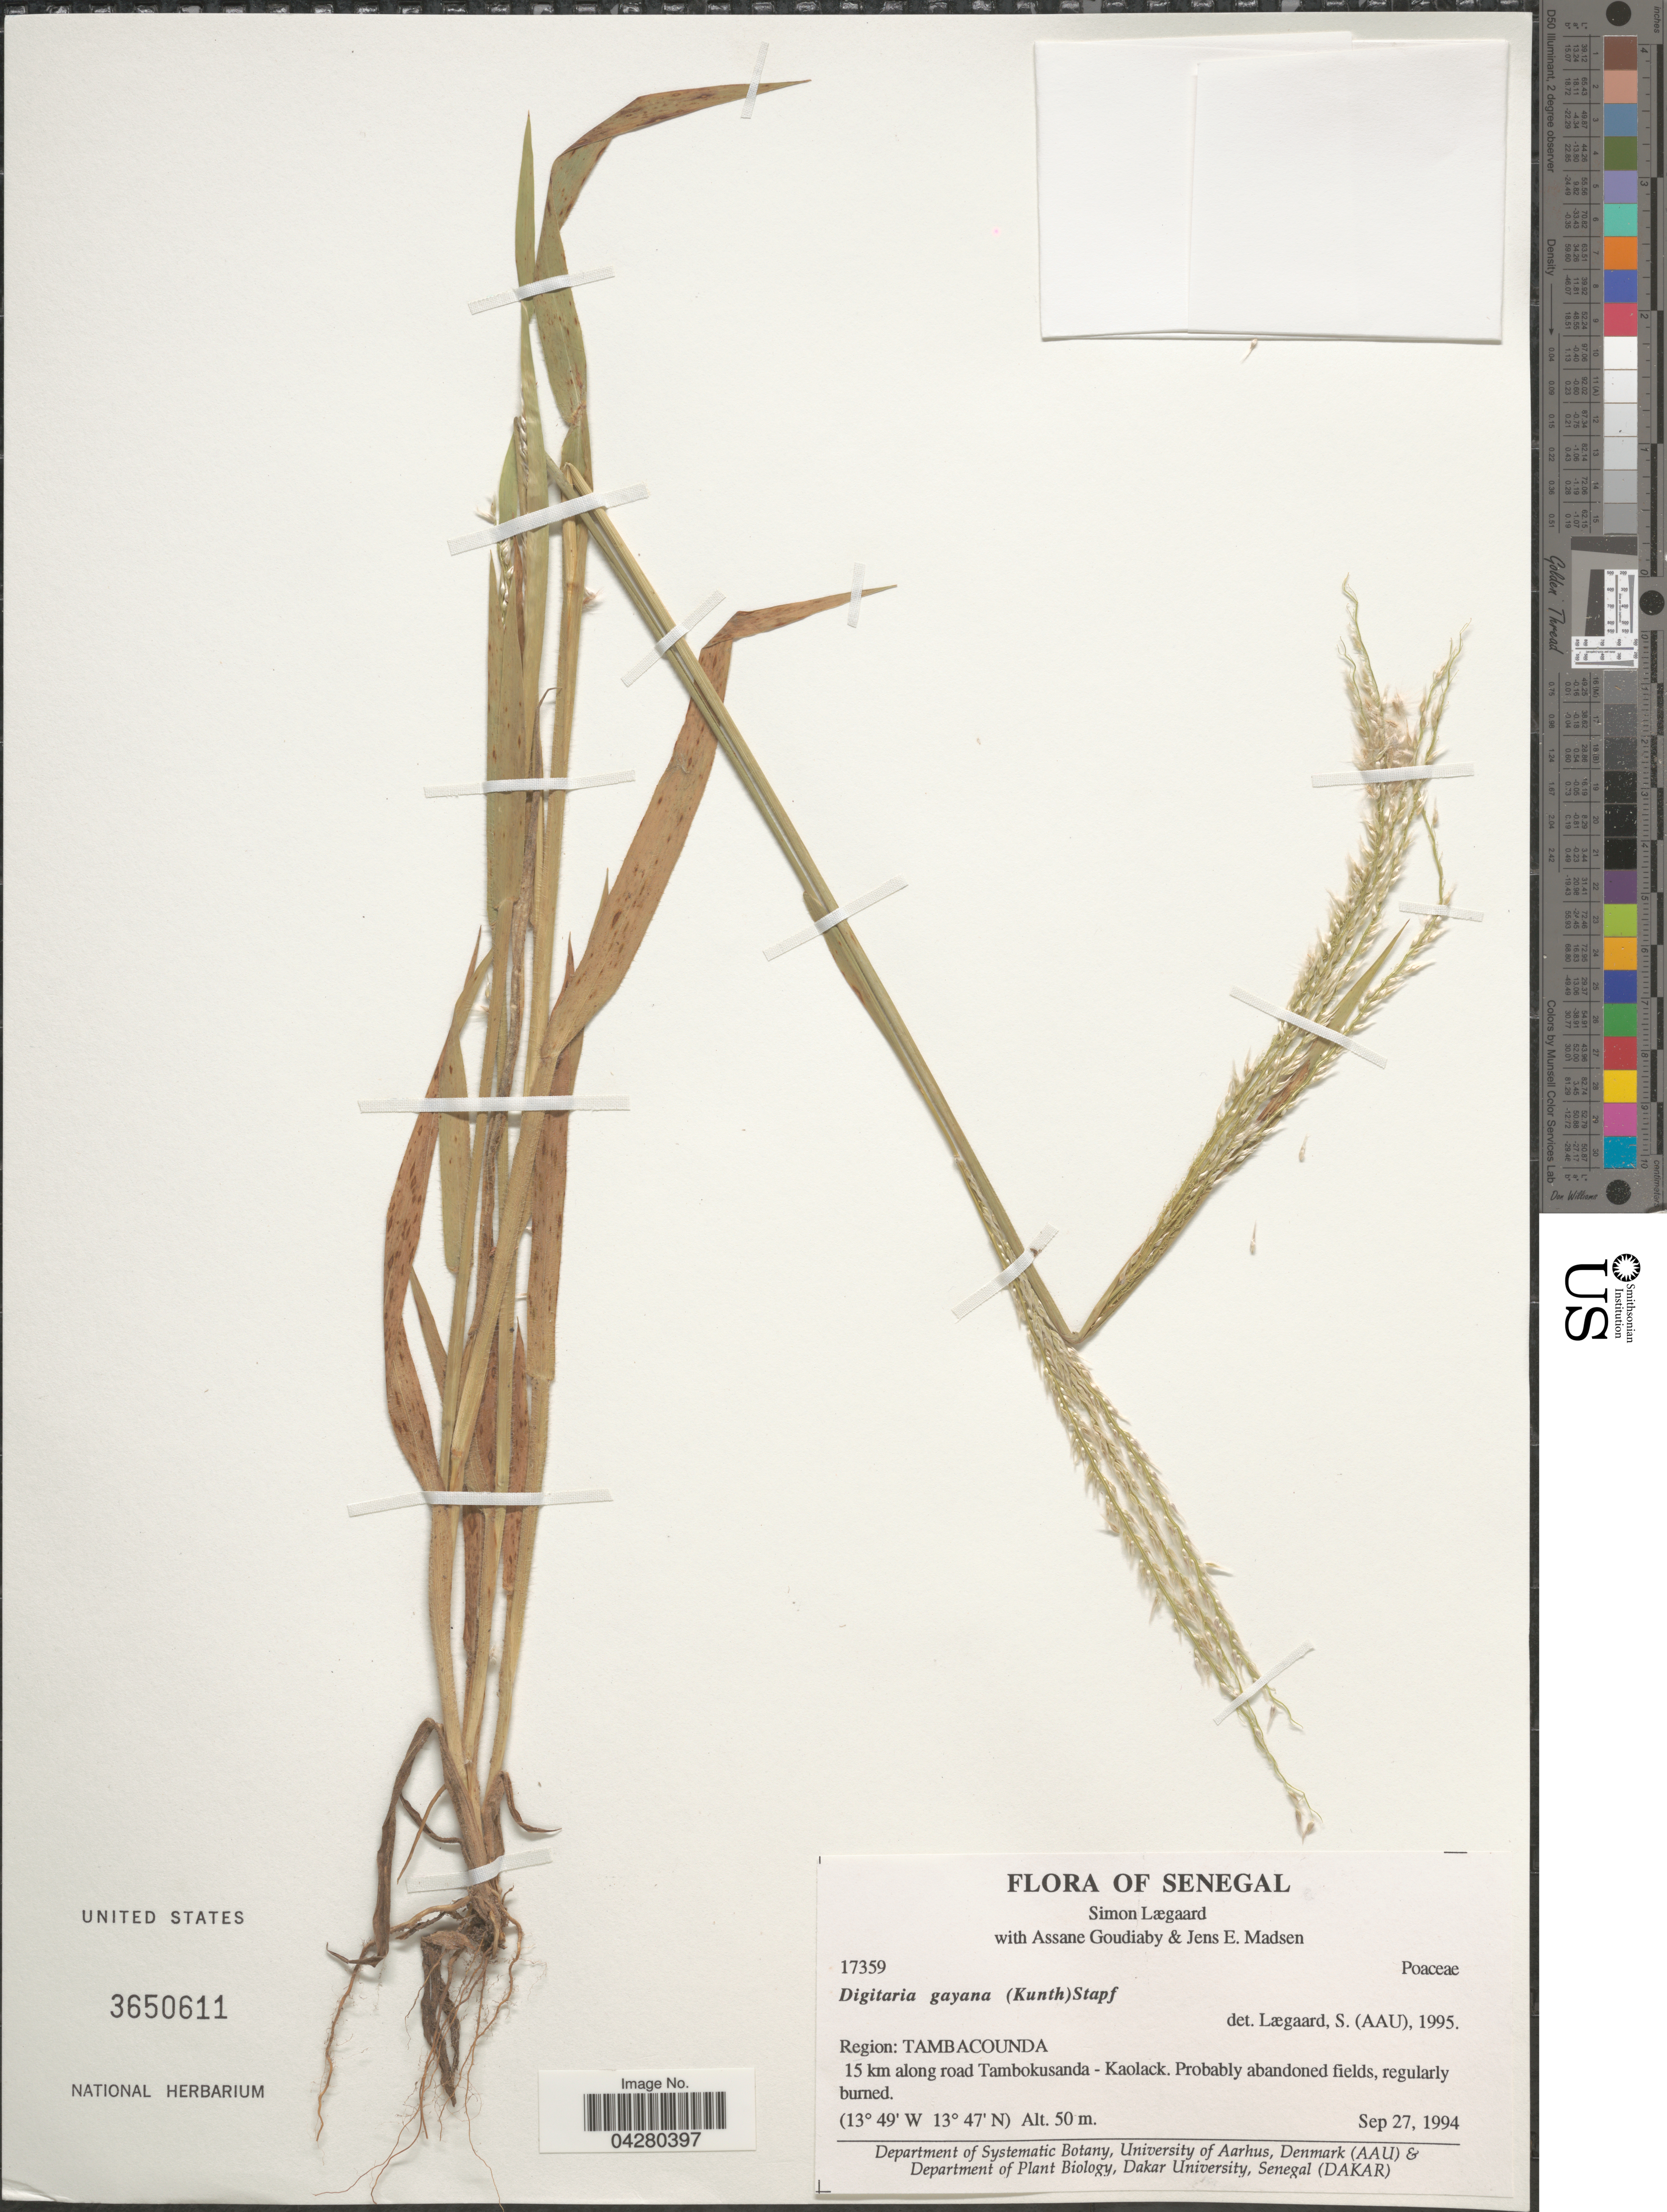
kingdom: Plantae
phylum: Tracheophyta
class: Liliopsida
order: Poales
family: Poaceae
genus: Digitaria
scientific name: Digitaria gayana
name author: (Kunth) Stapf ex A. Chev.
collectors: S. Lægaard, A. Goudiaby & J. E. Madsen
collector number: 17359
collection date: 1994-09-27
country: Senegal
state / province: Tambacounda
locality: Region: Tambacounda. 15 km along road Tambokusanda - Kaolack.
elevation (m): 50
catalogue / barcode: US 3650611